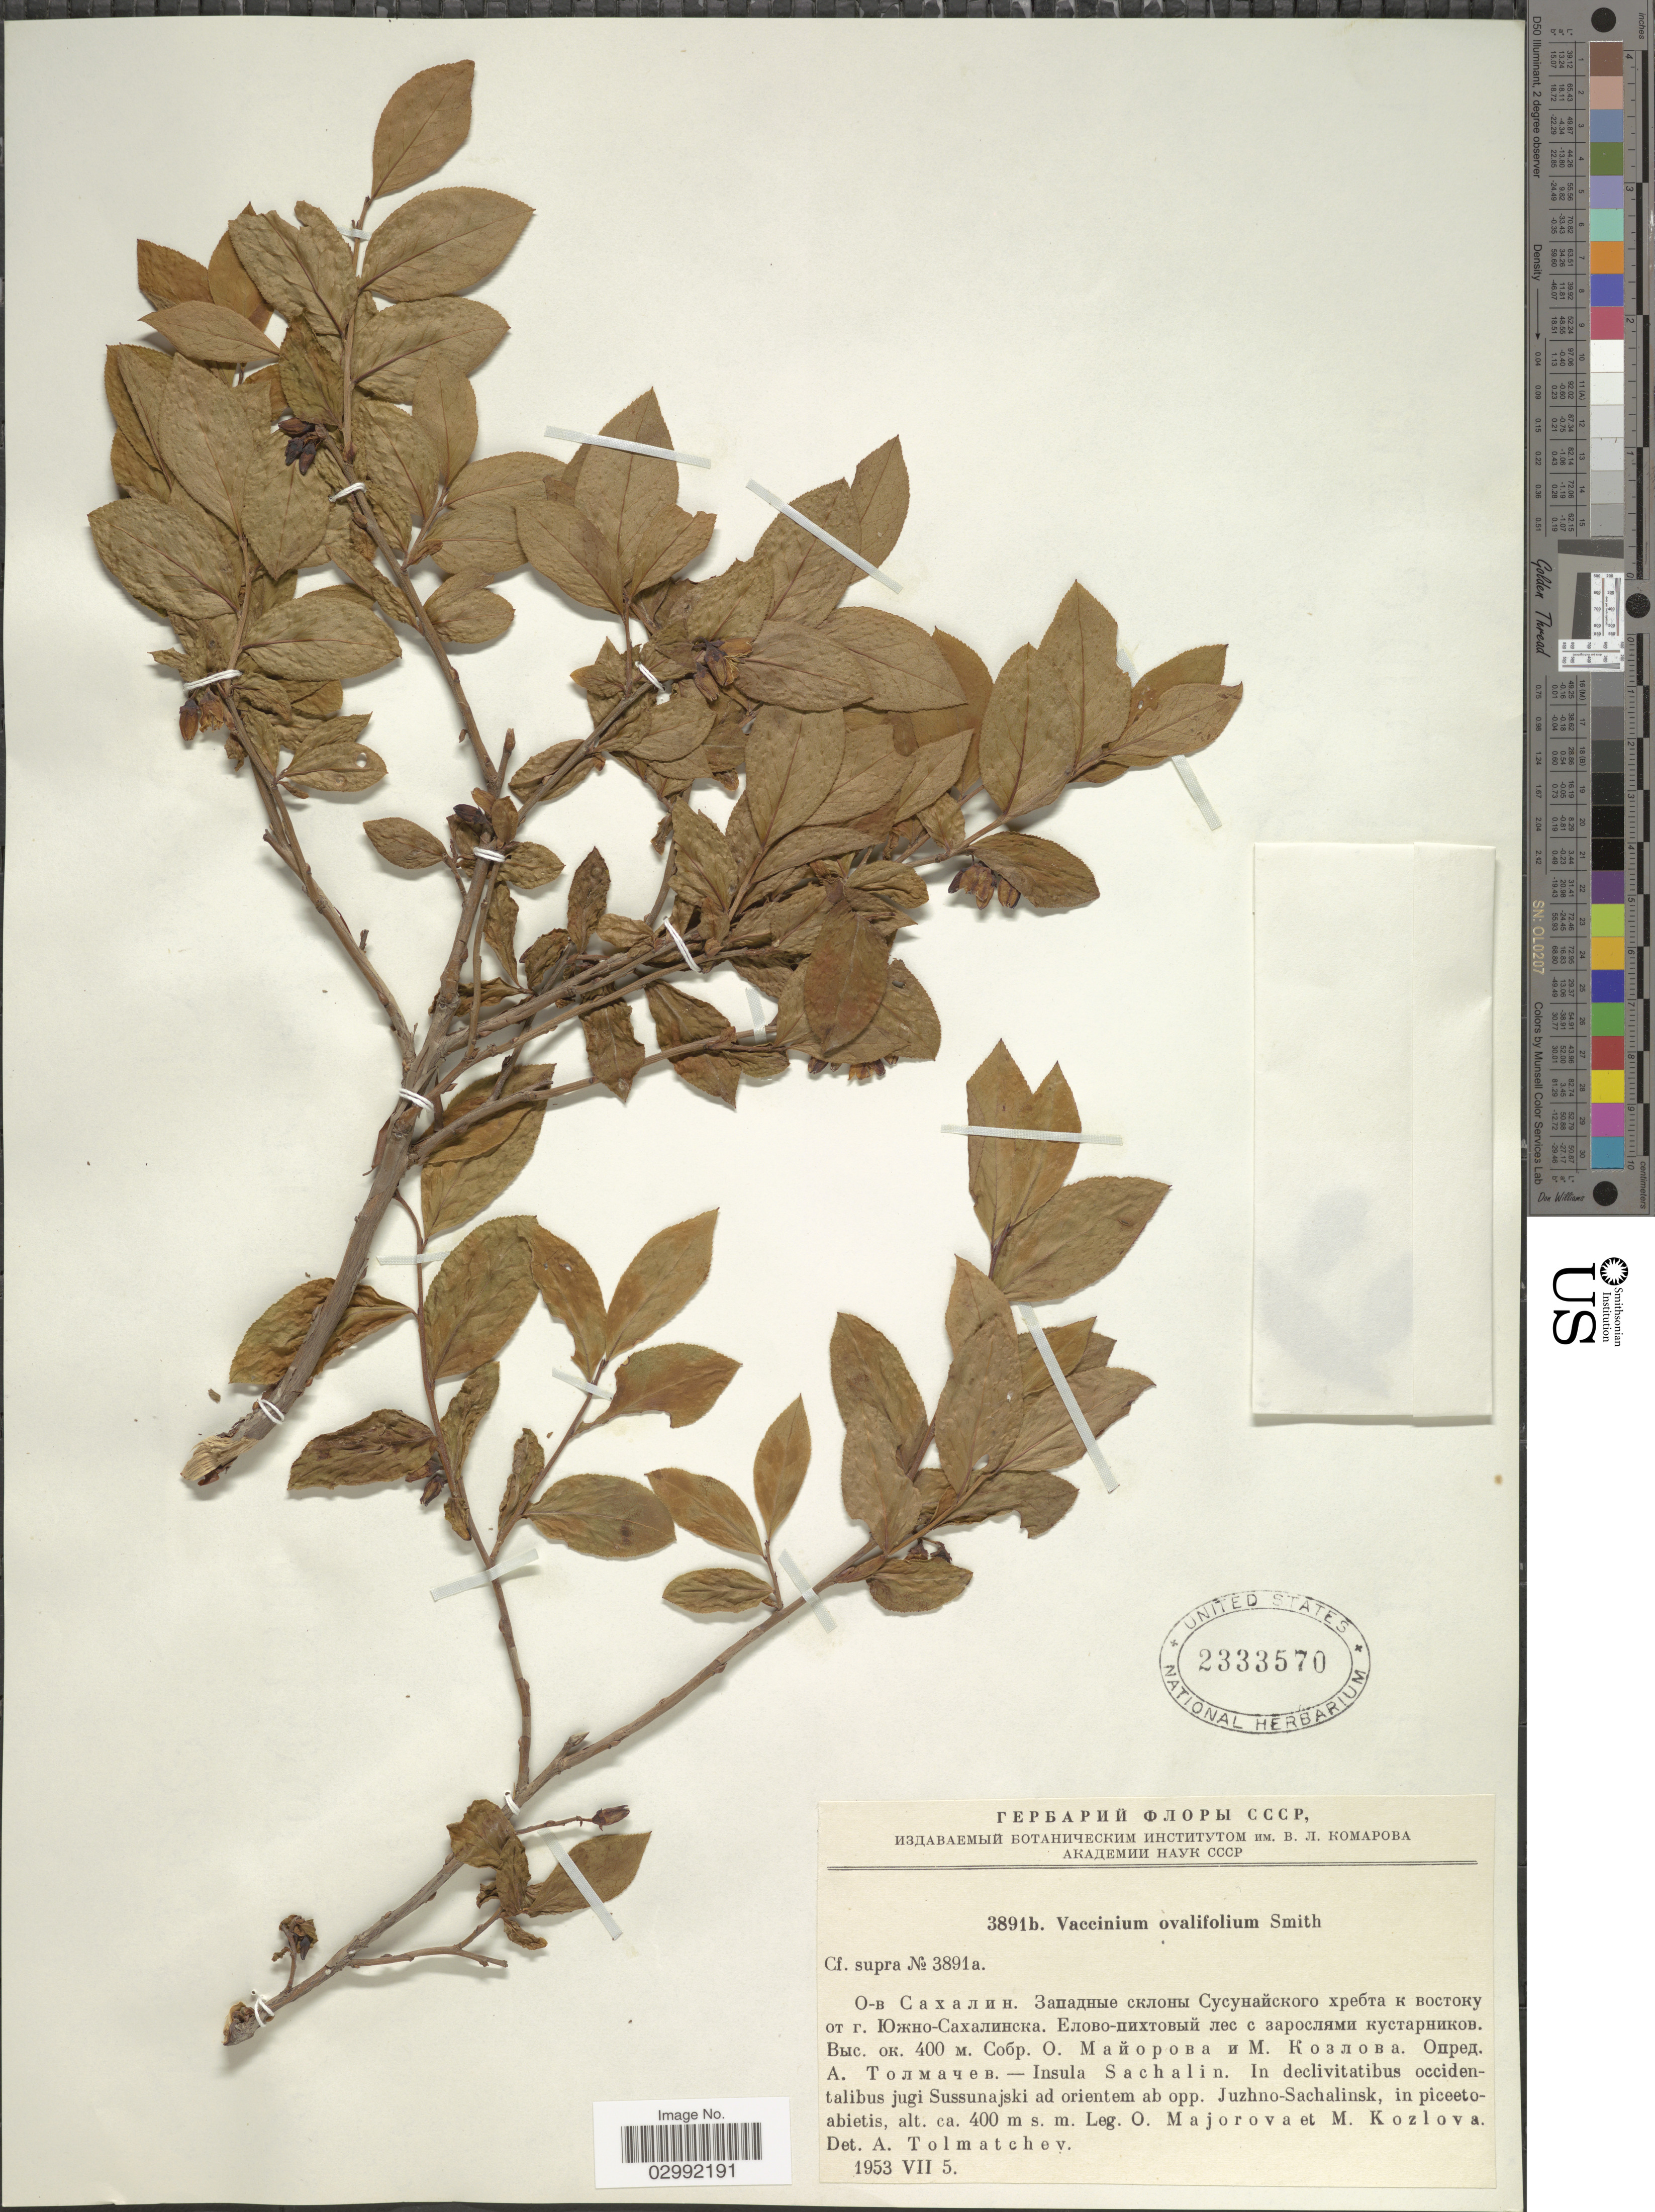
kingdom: Plantae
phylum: Tracheophyta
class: Magnoliopsida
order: Ericales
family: Ericaceae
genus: Vaccinium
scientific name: Vaccinium ovalifolium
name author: Sm.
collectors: O. Majorova & M. Kozlova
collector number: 3891b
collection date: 1953-07-05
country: United States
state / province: Alaska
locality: Insula Sachalin. In declivitatibus occidentalibus jugi Sussunajski ad orientem ab opp. Juzhno-Sachalinsk, in piceetoabietis.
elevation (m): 400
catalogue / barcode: US 2333570